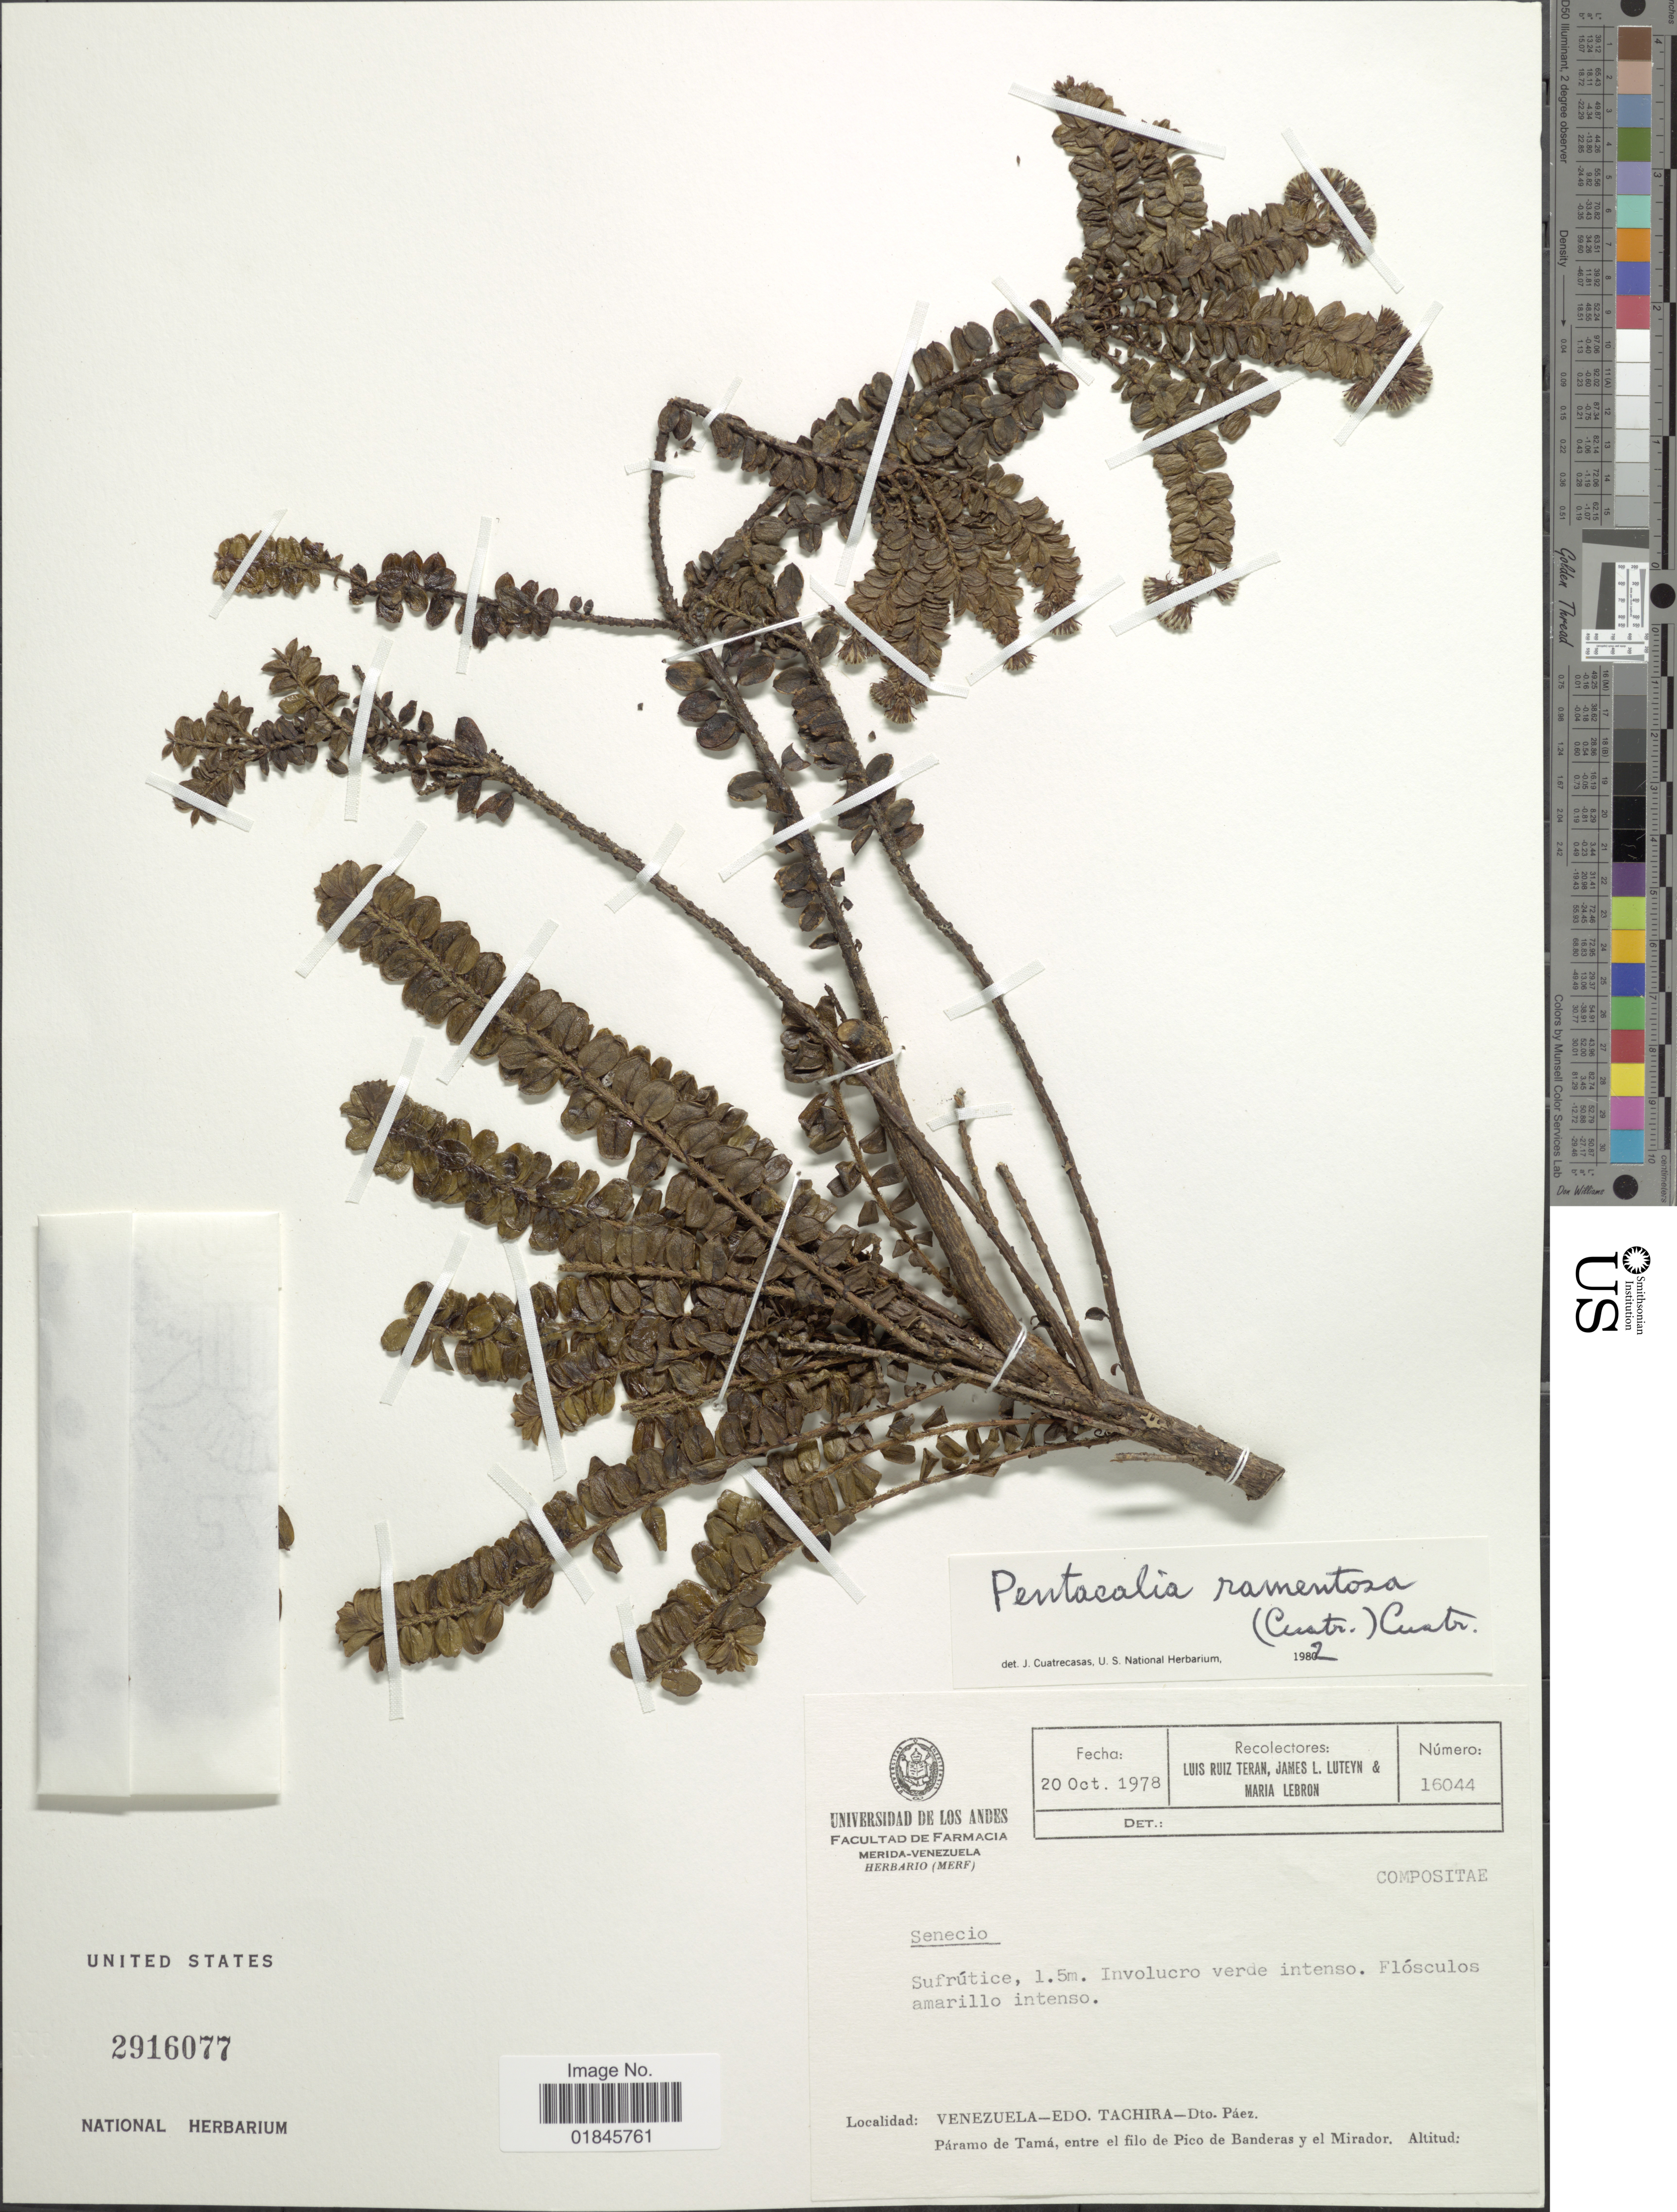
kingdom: Plantae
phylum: Tracheophyta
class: Magnoliopsida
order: Asterales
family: Asteraceae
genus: Pentacalia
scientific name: Pentacalia ramentosa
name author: (Cuatrec.) Cuatrec.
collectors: L. Teran, J. L. Luteyn & M. Lebron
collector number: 16044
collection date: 1978-10-20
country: Venezuela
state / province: Tachira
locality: Venezuela - Edo. Tachira - Dto. Páez. Páramo de Tamá, entre el filo de Pico de Banderas y el Mirador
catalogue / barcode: US 2916077